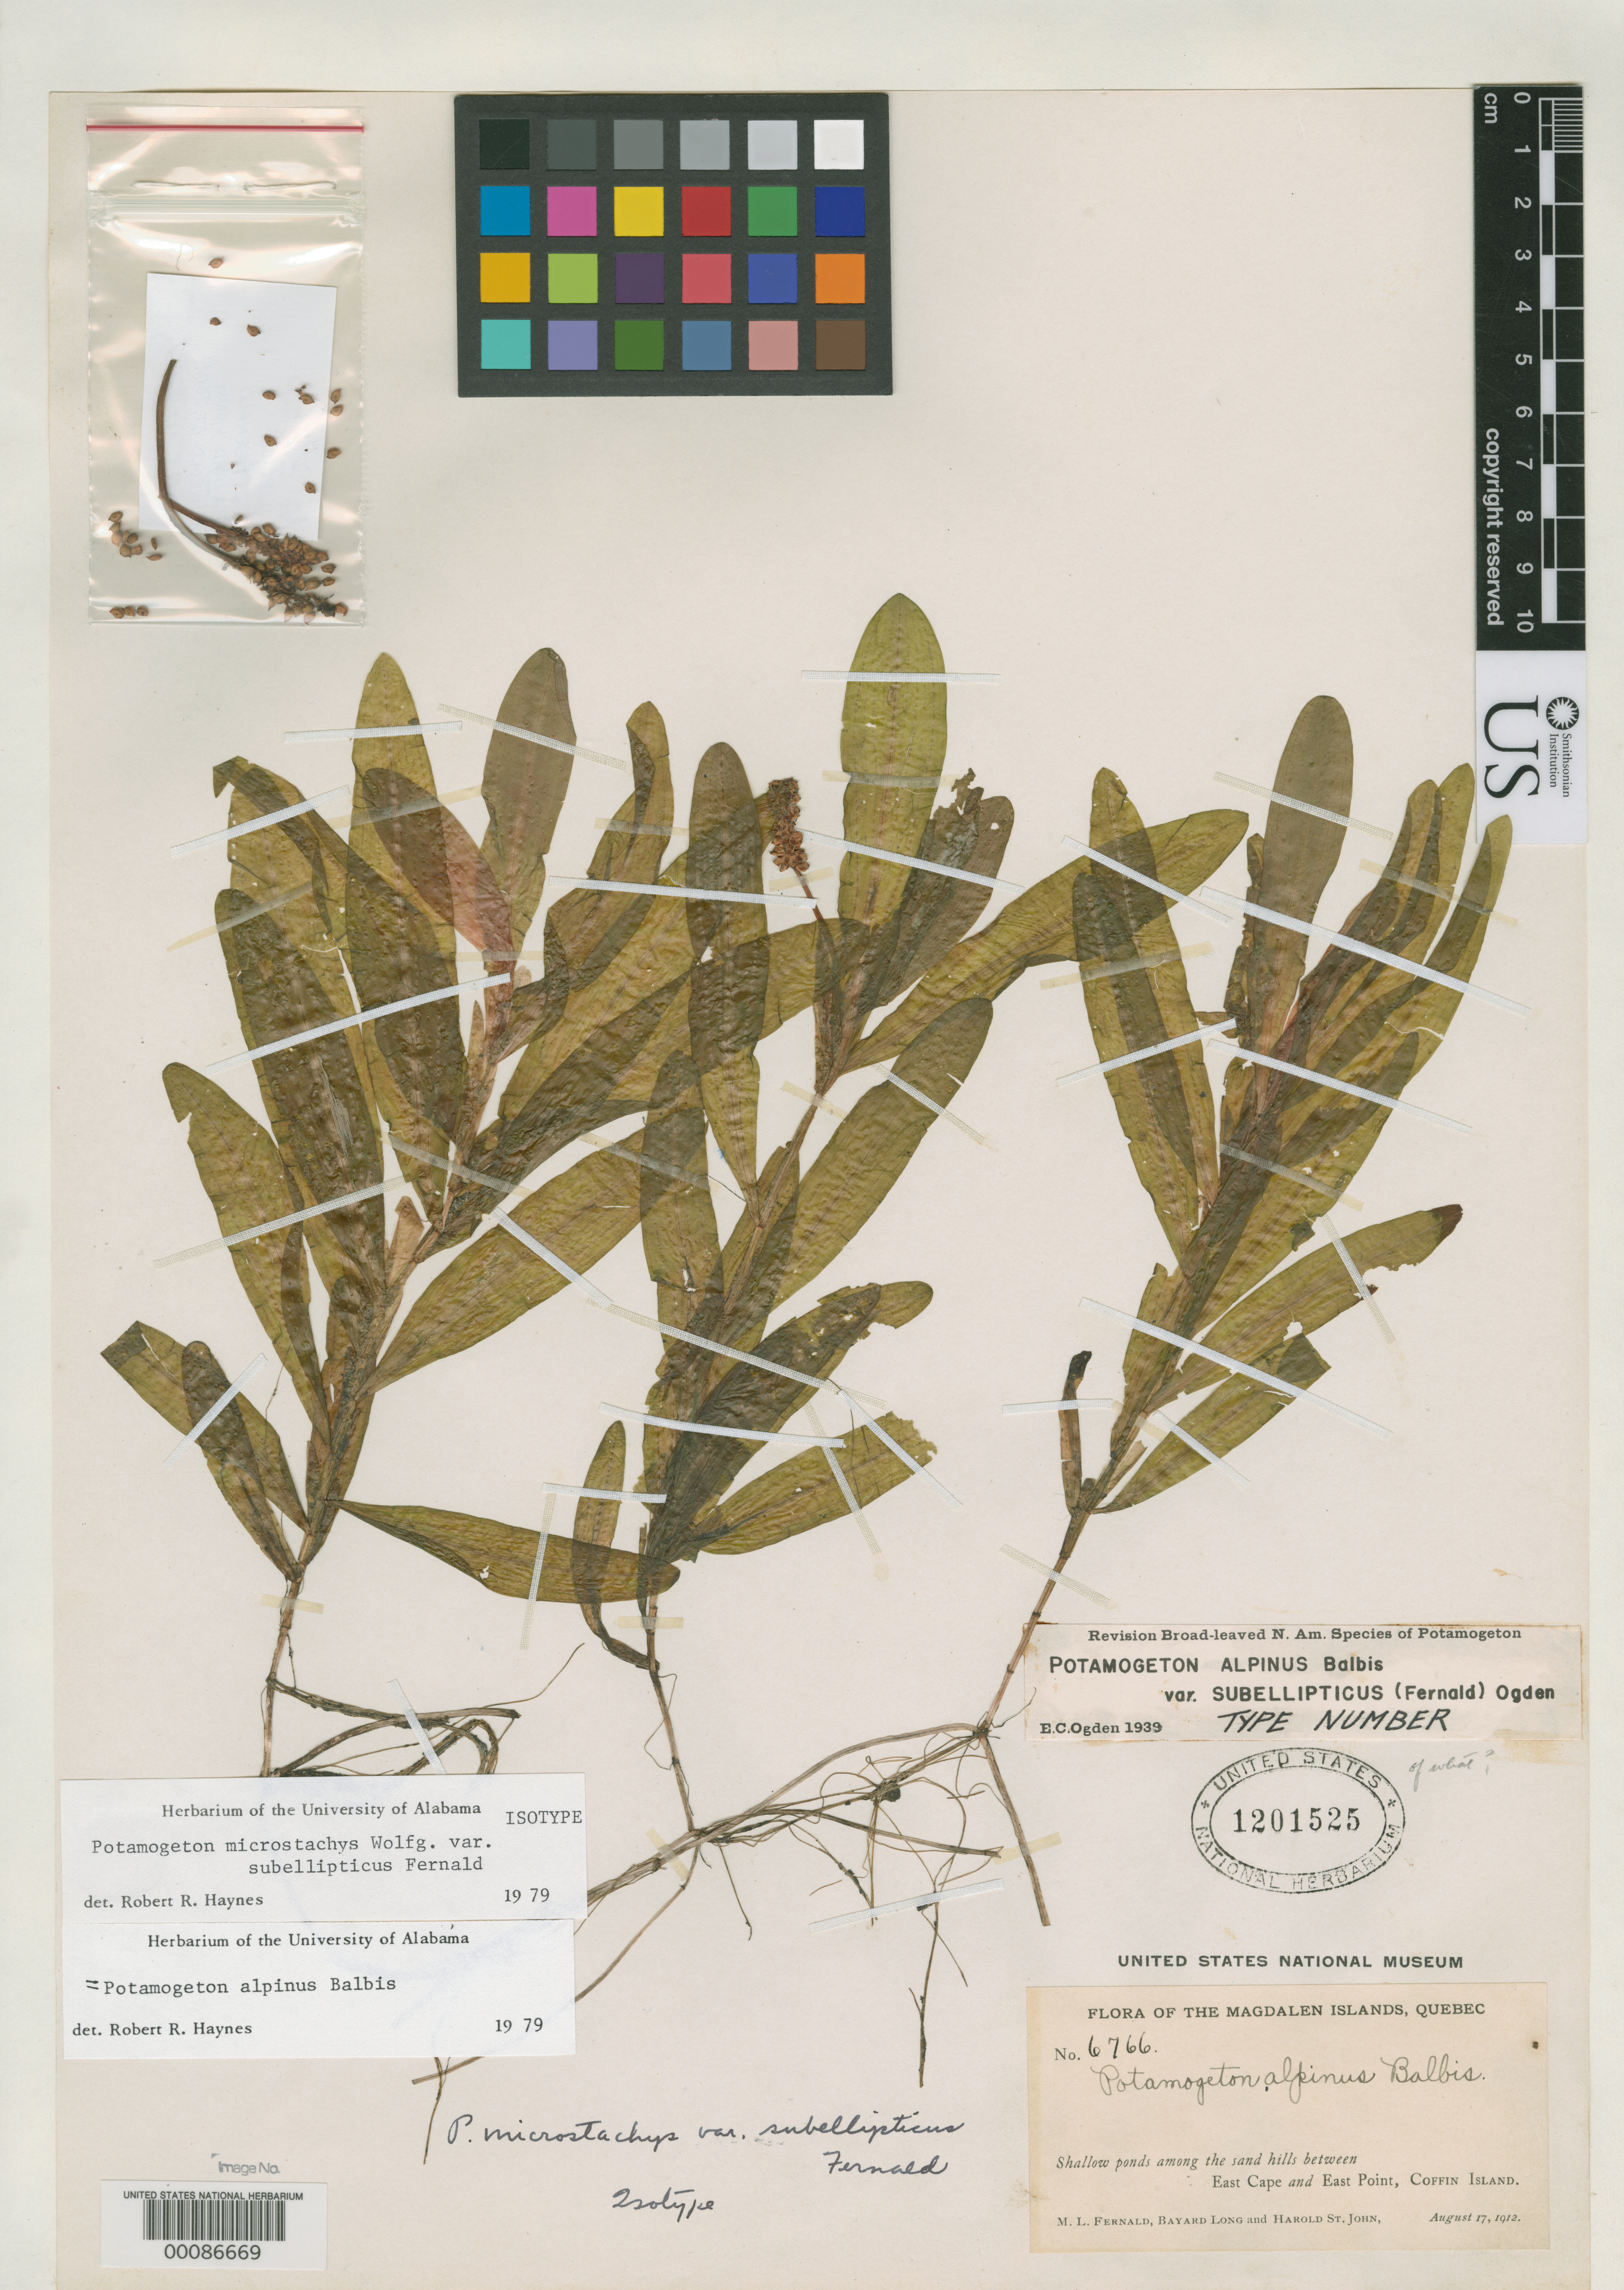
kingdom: Plantae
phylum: Tracheophyta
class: Liliopsida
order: Alismatales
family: Potamogetonaceae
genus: Potamogeton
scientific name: Potamogeton microstachys var. subellipticus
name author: Fernald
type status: Isotype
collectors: M. L. Fernald, B. H. Long & H. St. John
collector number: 6766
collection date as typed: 17 Aug 1912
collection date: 1912-08-17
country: Canada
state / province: Quebec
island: Coffin Island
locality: Sand hills between east cape & east point.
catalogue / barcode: US 1201525